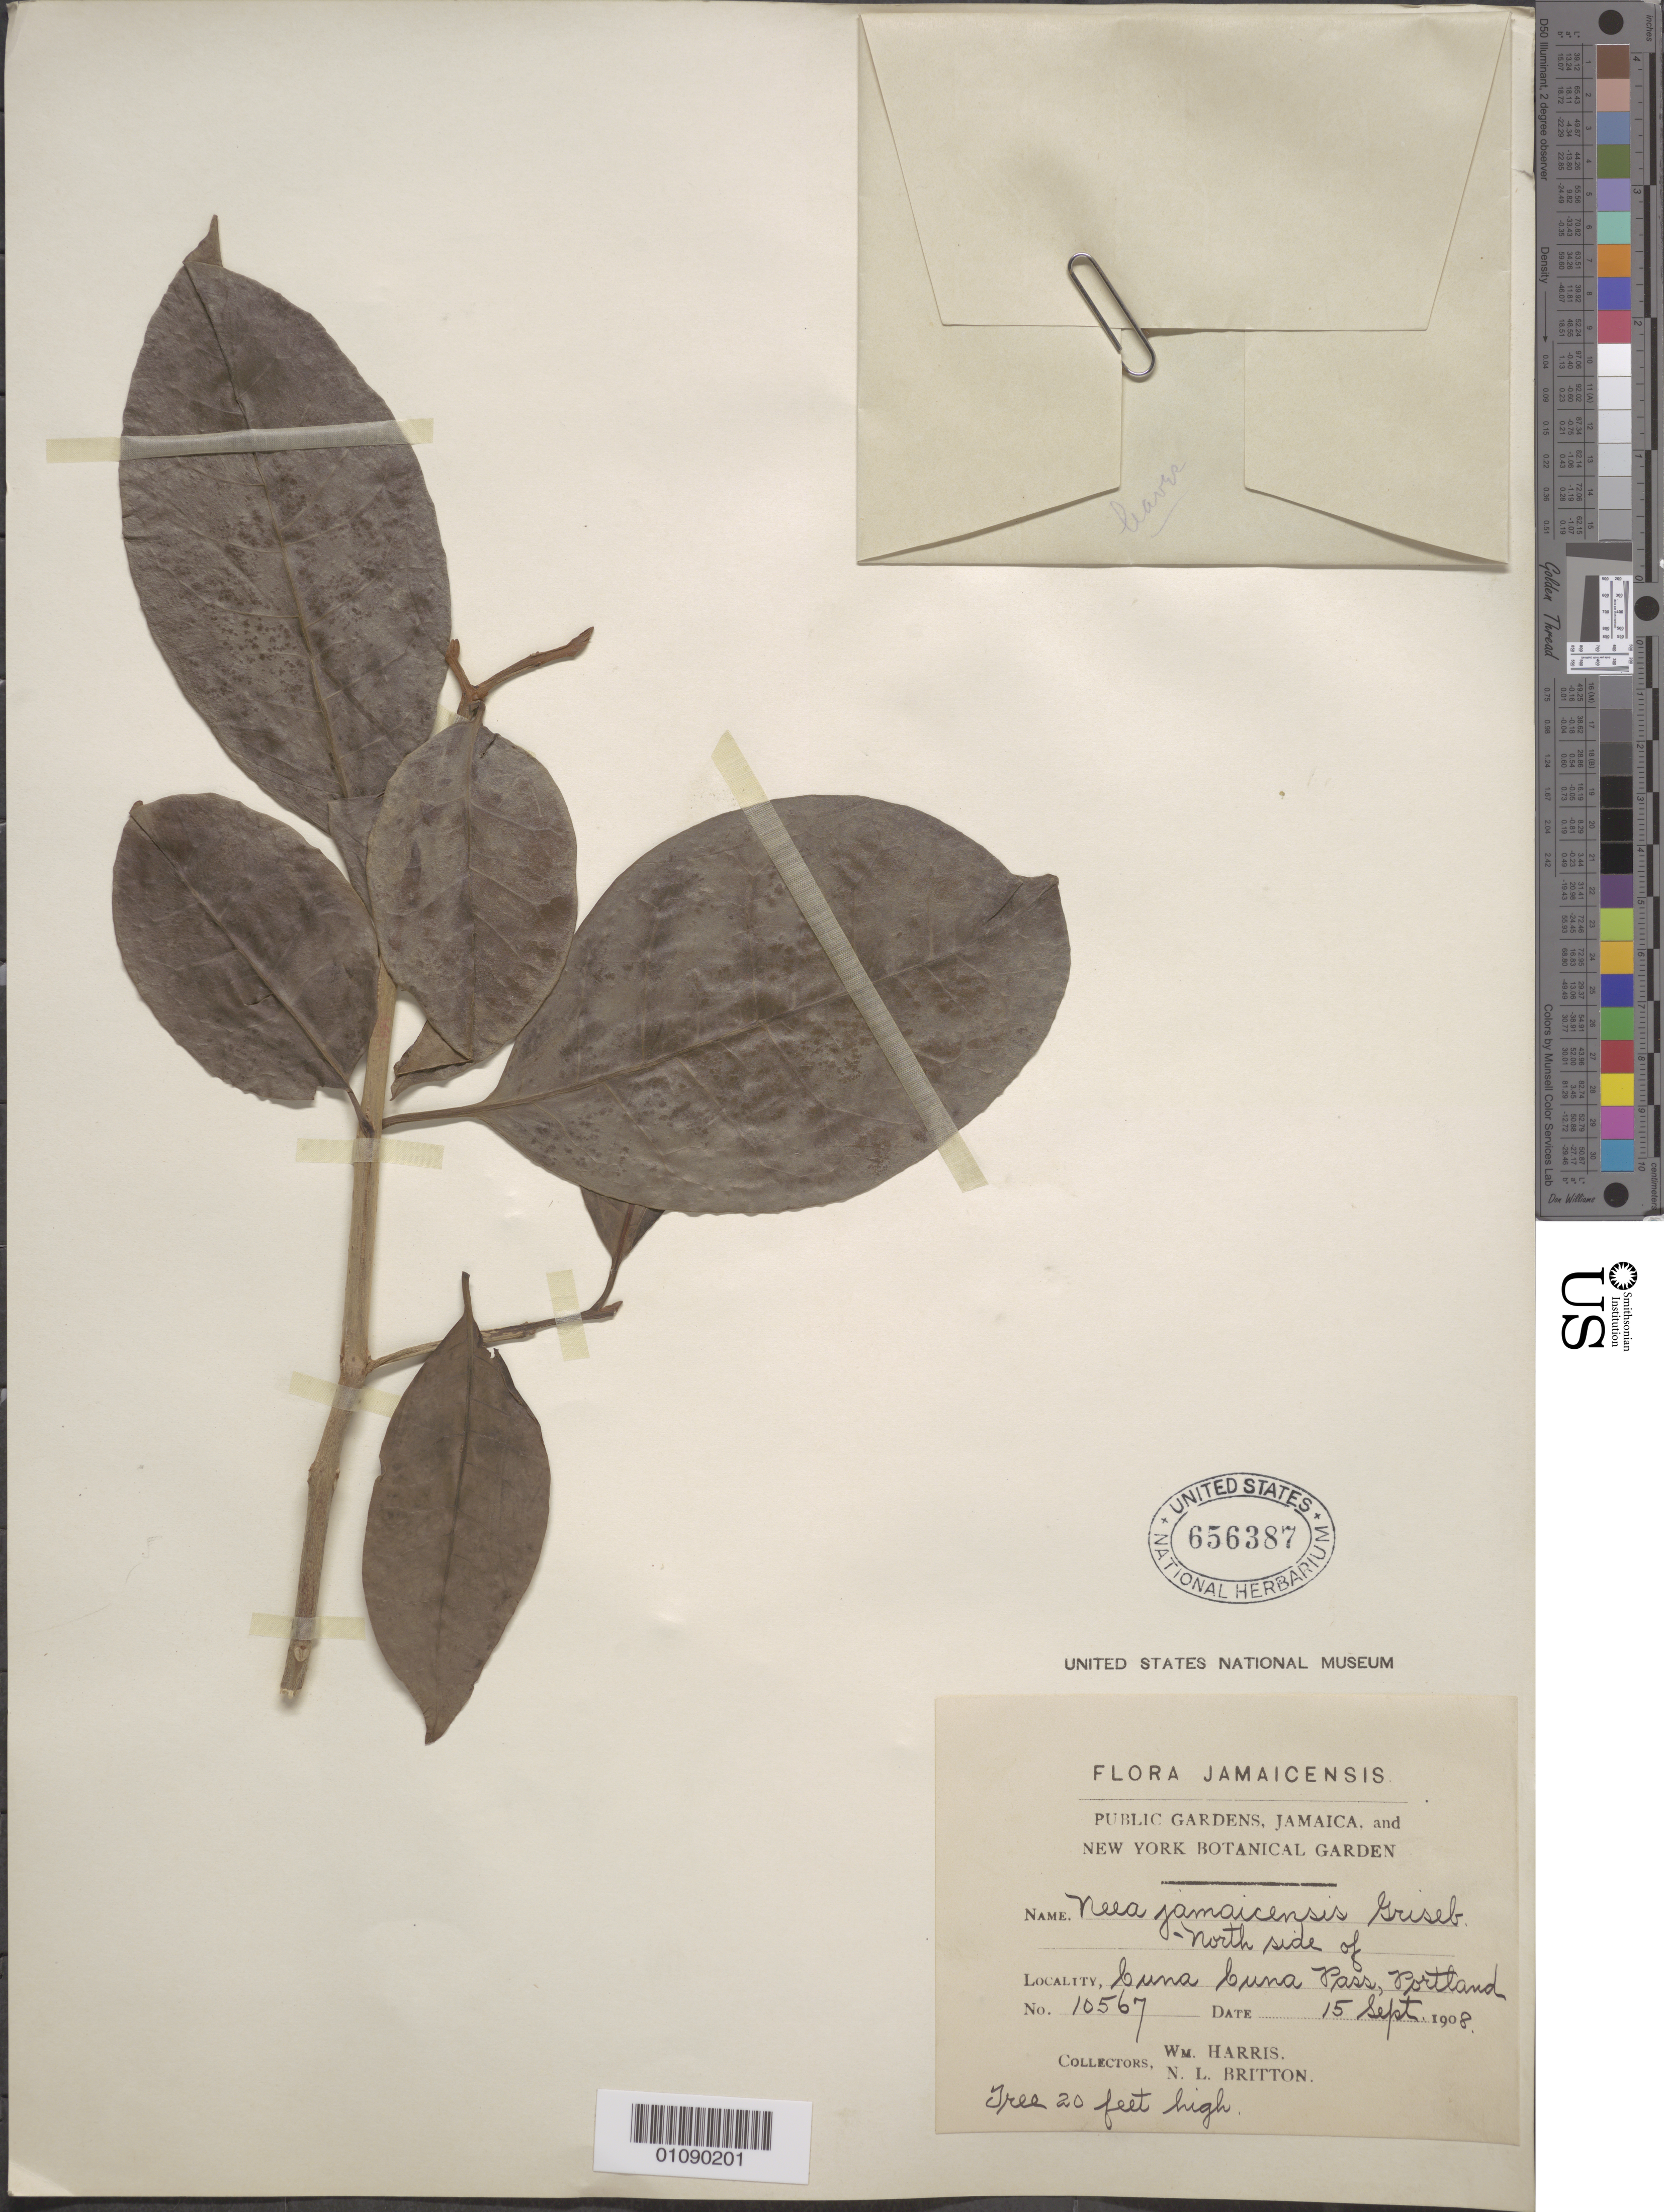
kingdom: Plantae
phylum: Tracheophyta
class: Magnoliopsida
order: Caryophyllales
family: Nyctaginaceae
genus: Neea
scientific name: Neea jamaicensis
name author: Griseb.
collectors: W. Harris & N. Britton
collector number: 10567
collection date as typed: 15 Sep 1908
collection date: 1908-09-15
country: Jamaica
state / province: Portland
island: Jamaica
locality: N side of Cuna Cuna Pass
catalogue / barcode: US 656387